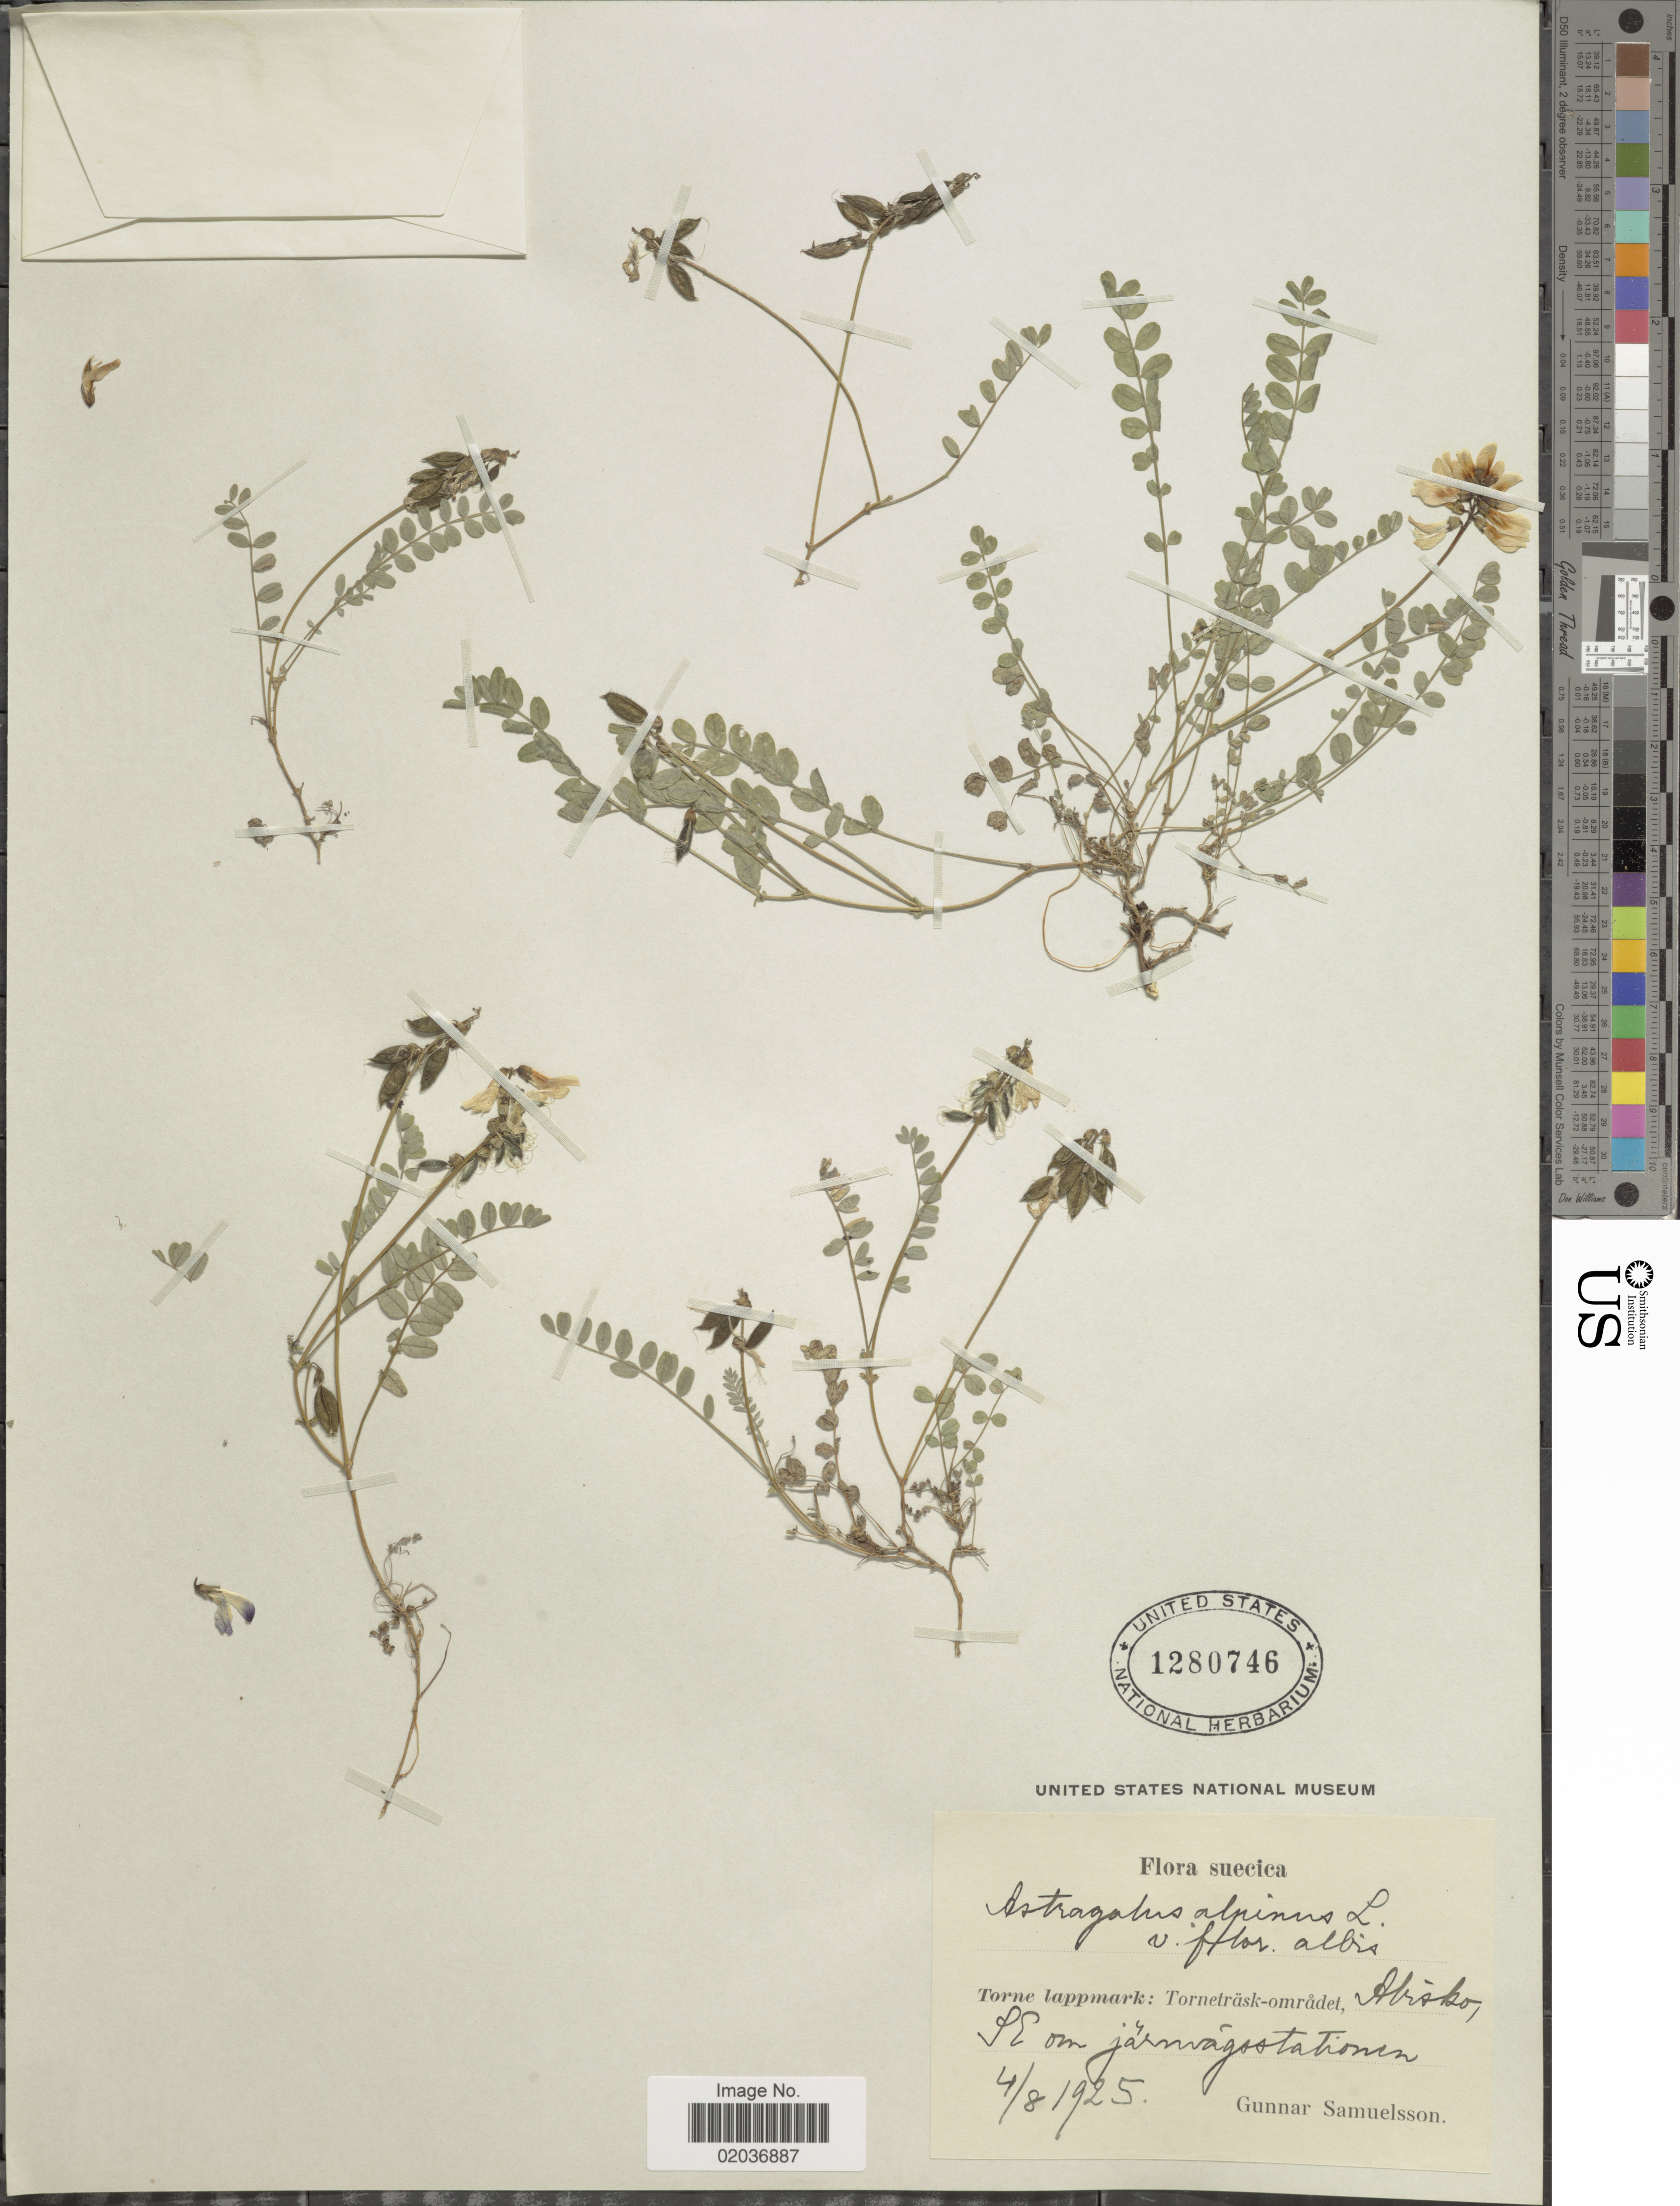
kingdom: Plantae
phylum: Tracheophyta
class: Magnoliopsida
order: Fabales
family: Fabaceae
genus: Astragalus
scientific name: Astragalus alpinus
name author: L.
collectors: G. Samuelsson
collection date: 1925-08-04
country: Sweden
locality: Suecica. Torne lappmark: Torneträsk-området, Abisko, SE om jarmagsstationen.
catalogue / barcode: US 1280746